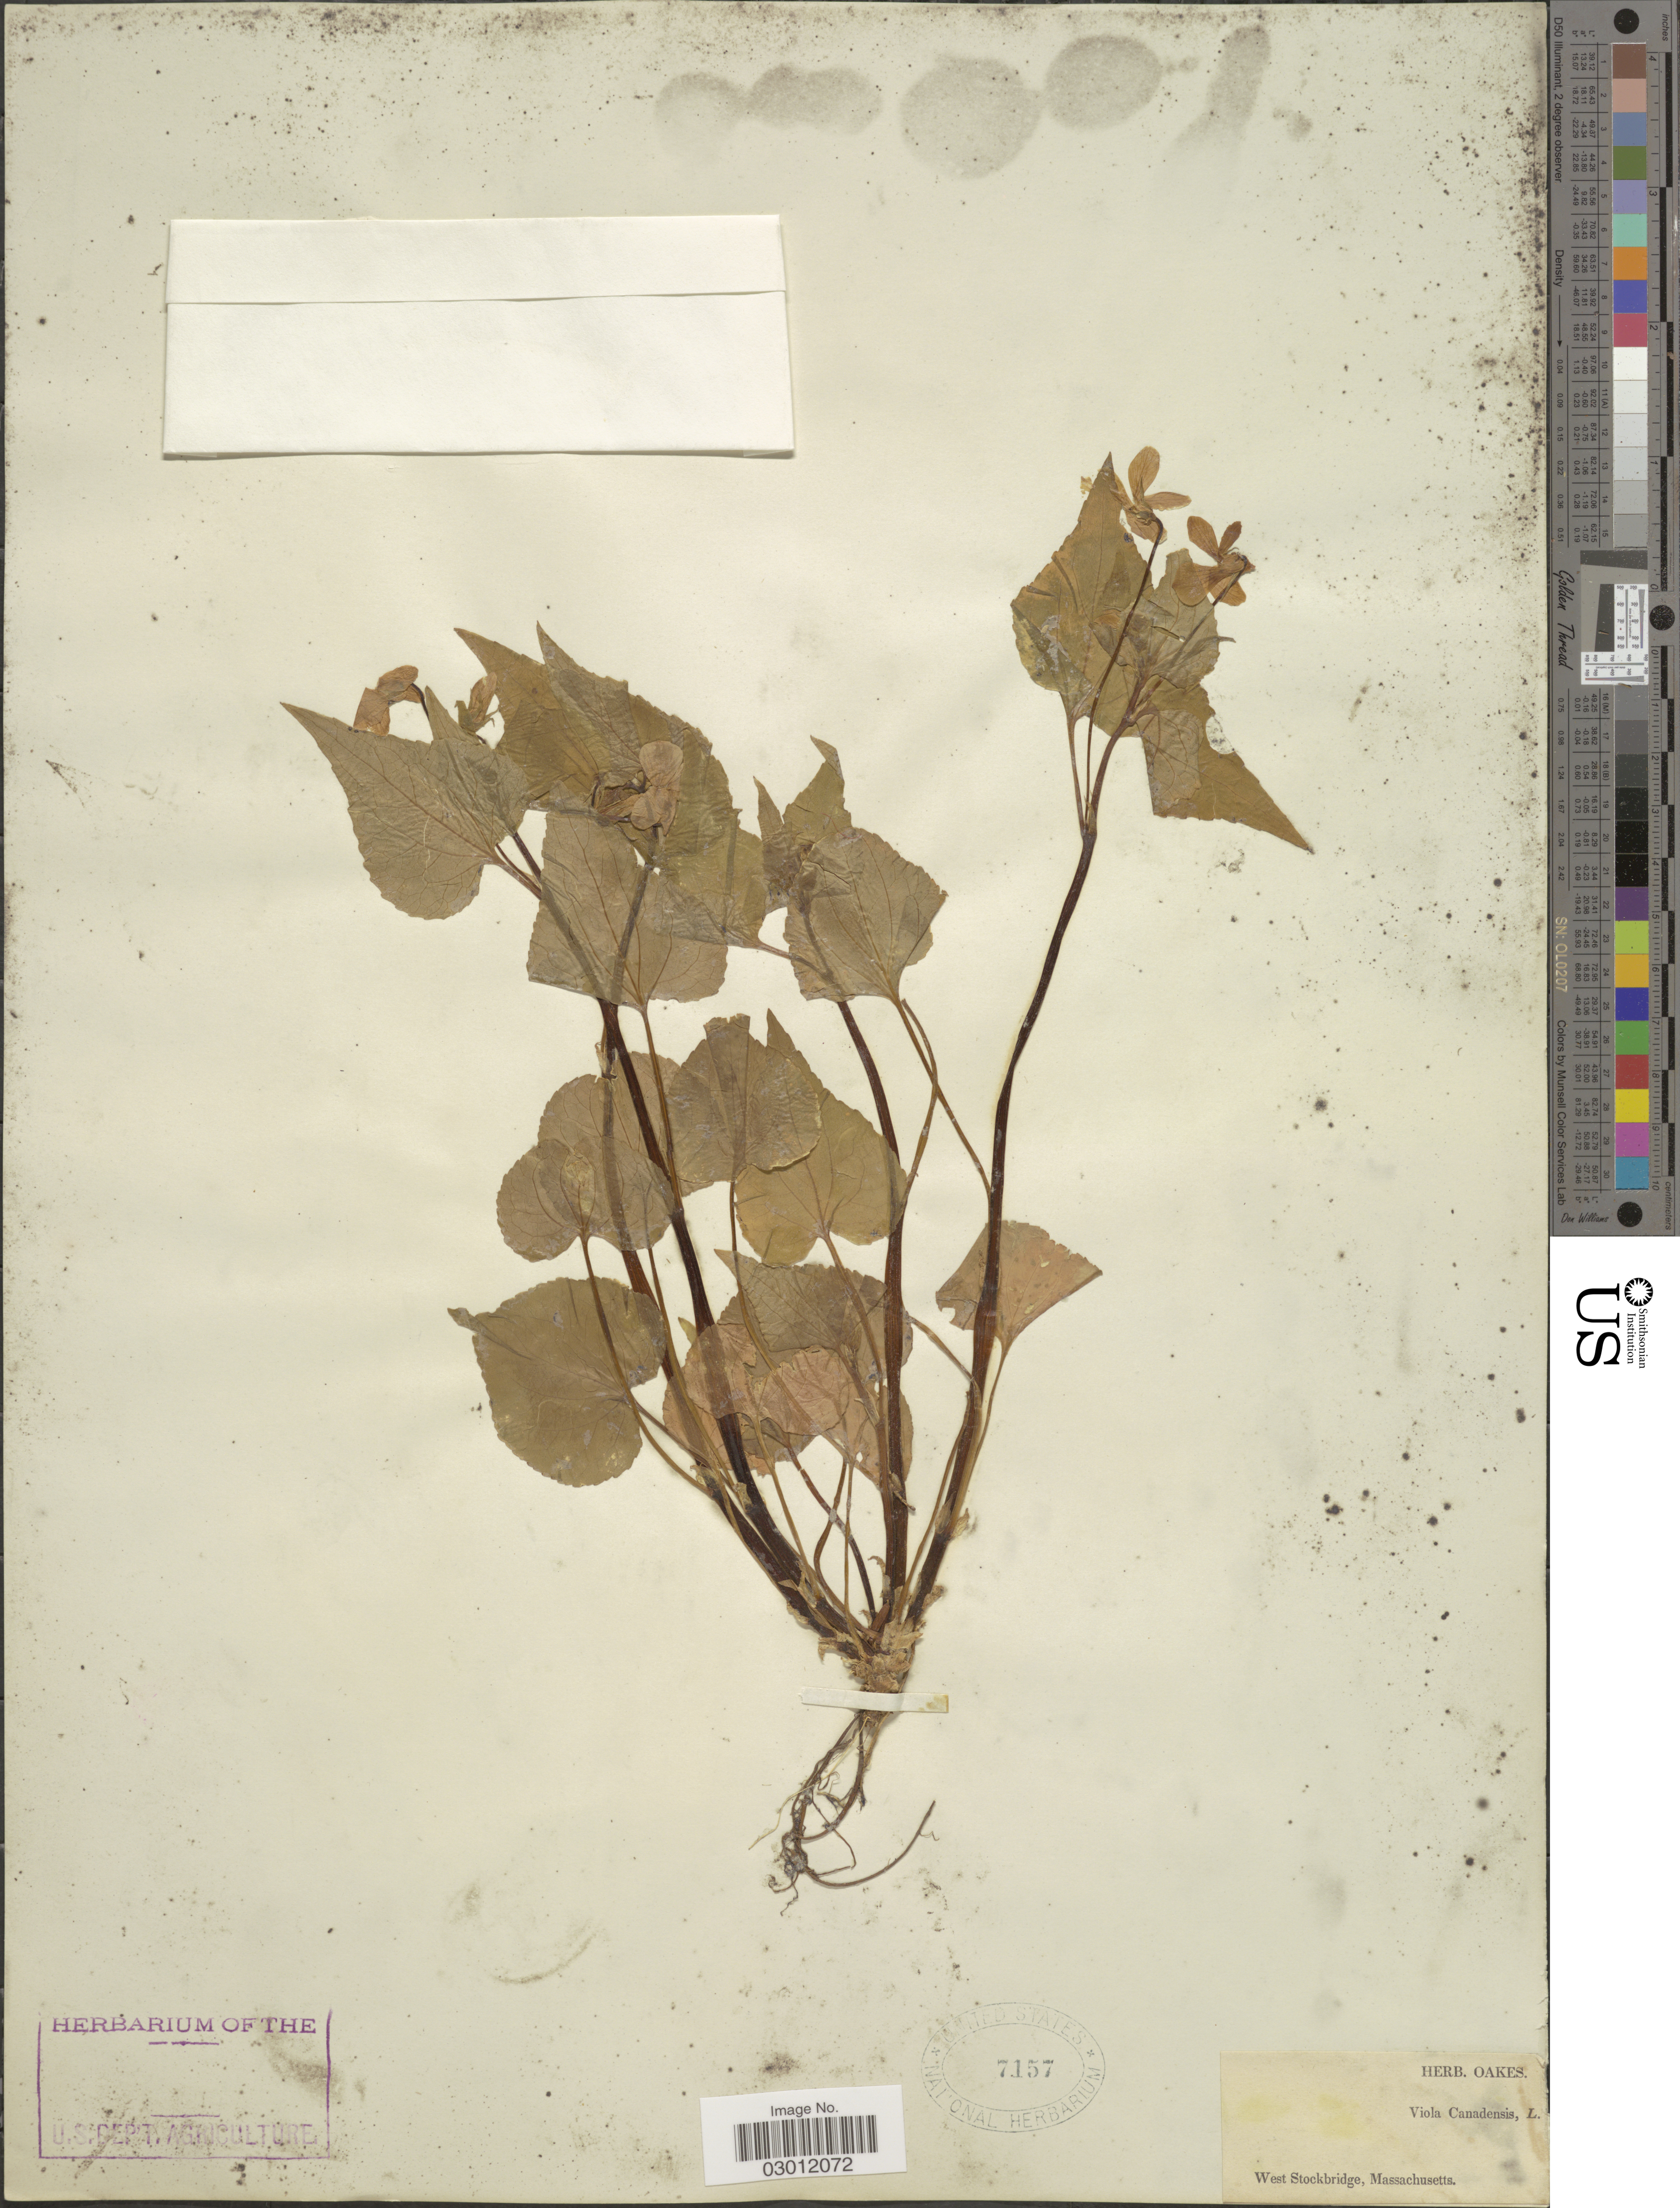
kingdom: Plantae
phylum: Tracheophyta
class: Magnoliopsida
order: Malpighiales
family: Violaceae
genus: Viola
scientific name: Viola canadensis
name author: L.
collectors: ex herb. Oakes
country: United States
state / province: Massachusetts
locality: West Stockbridge, Massachusetts.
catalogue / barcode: US 7157